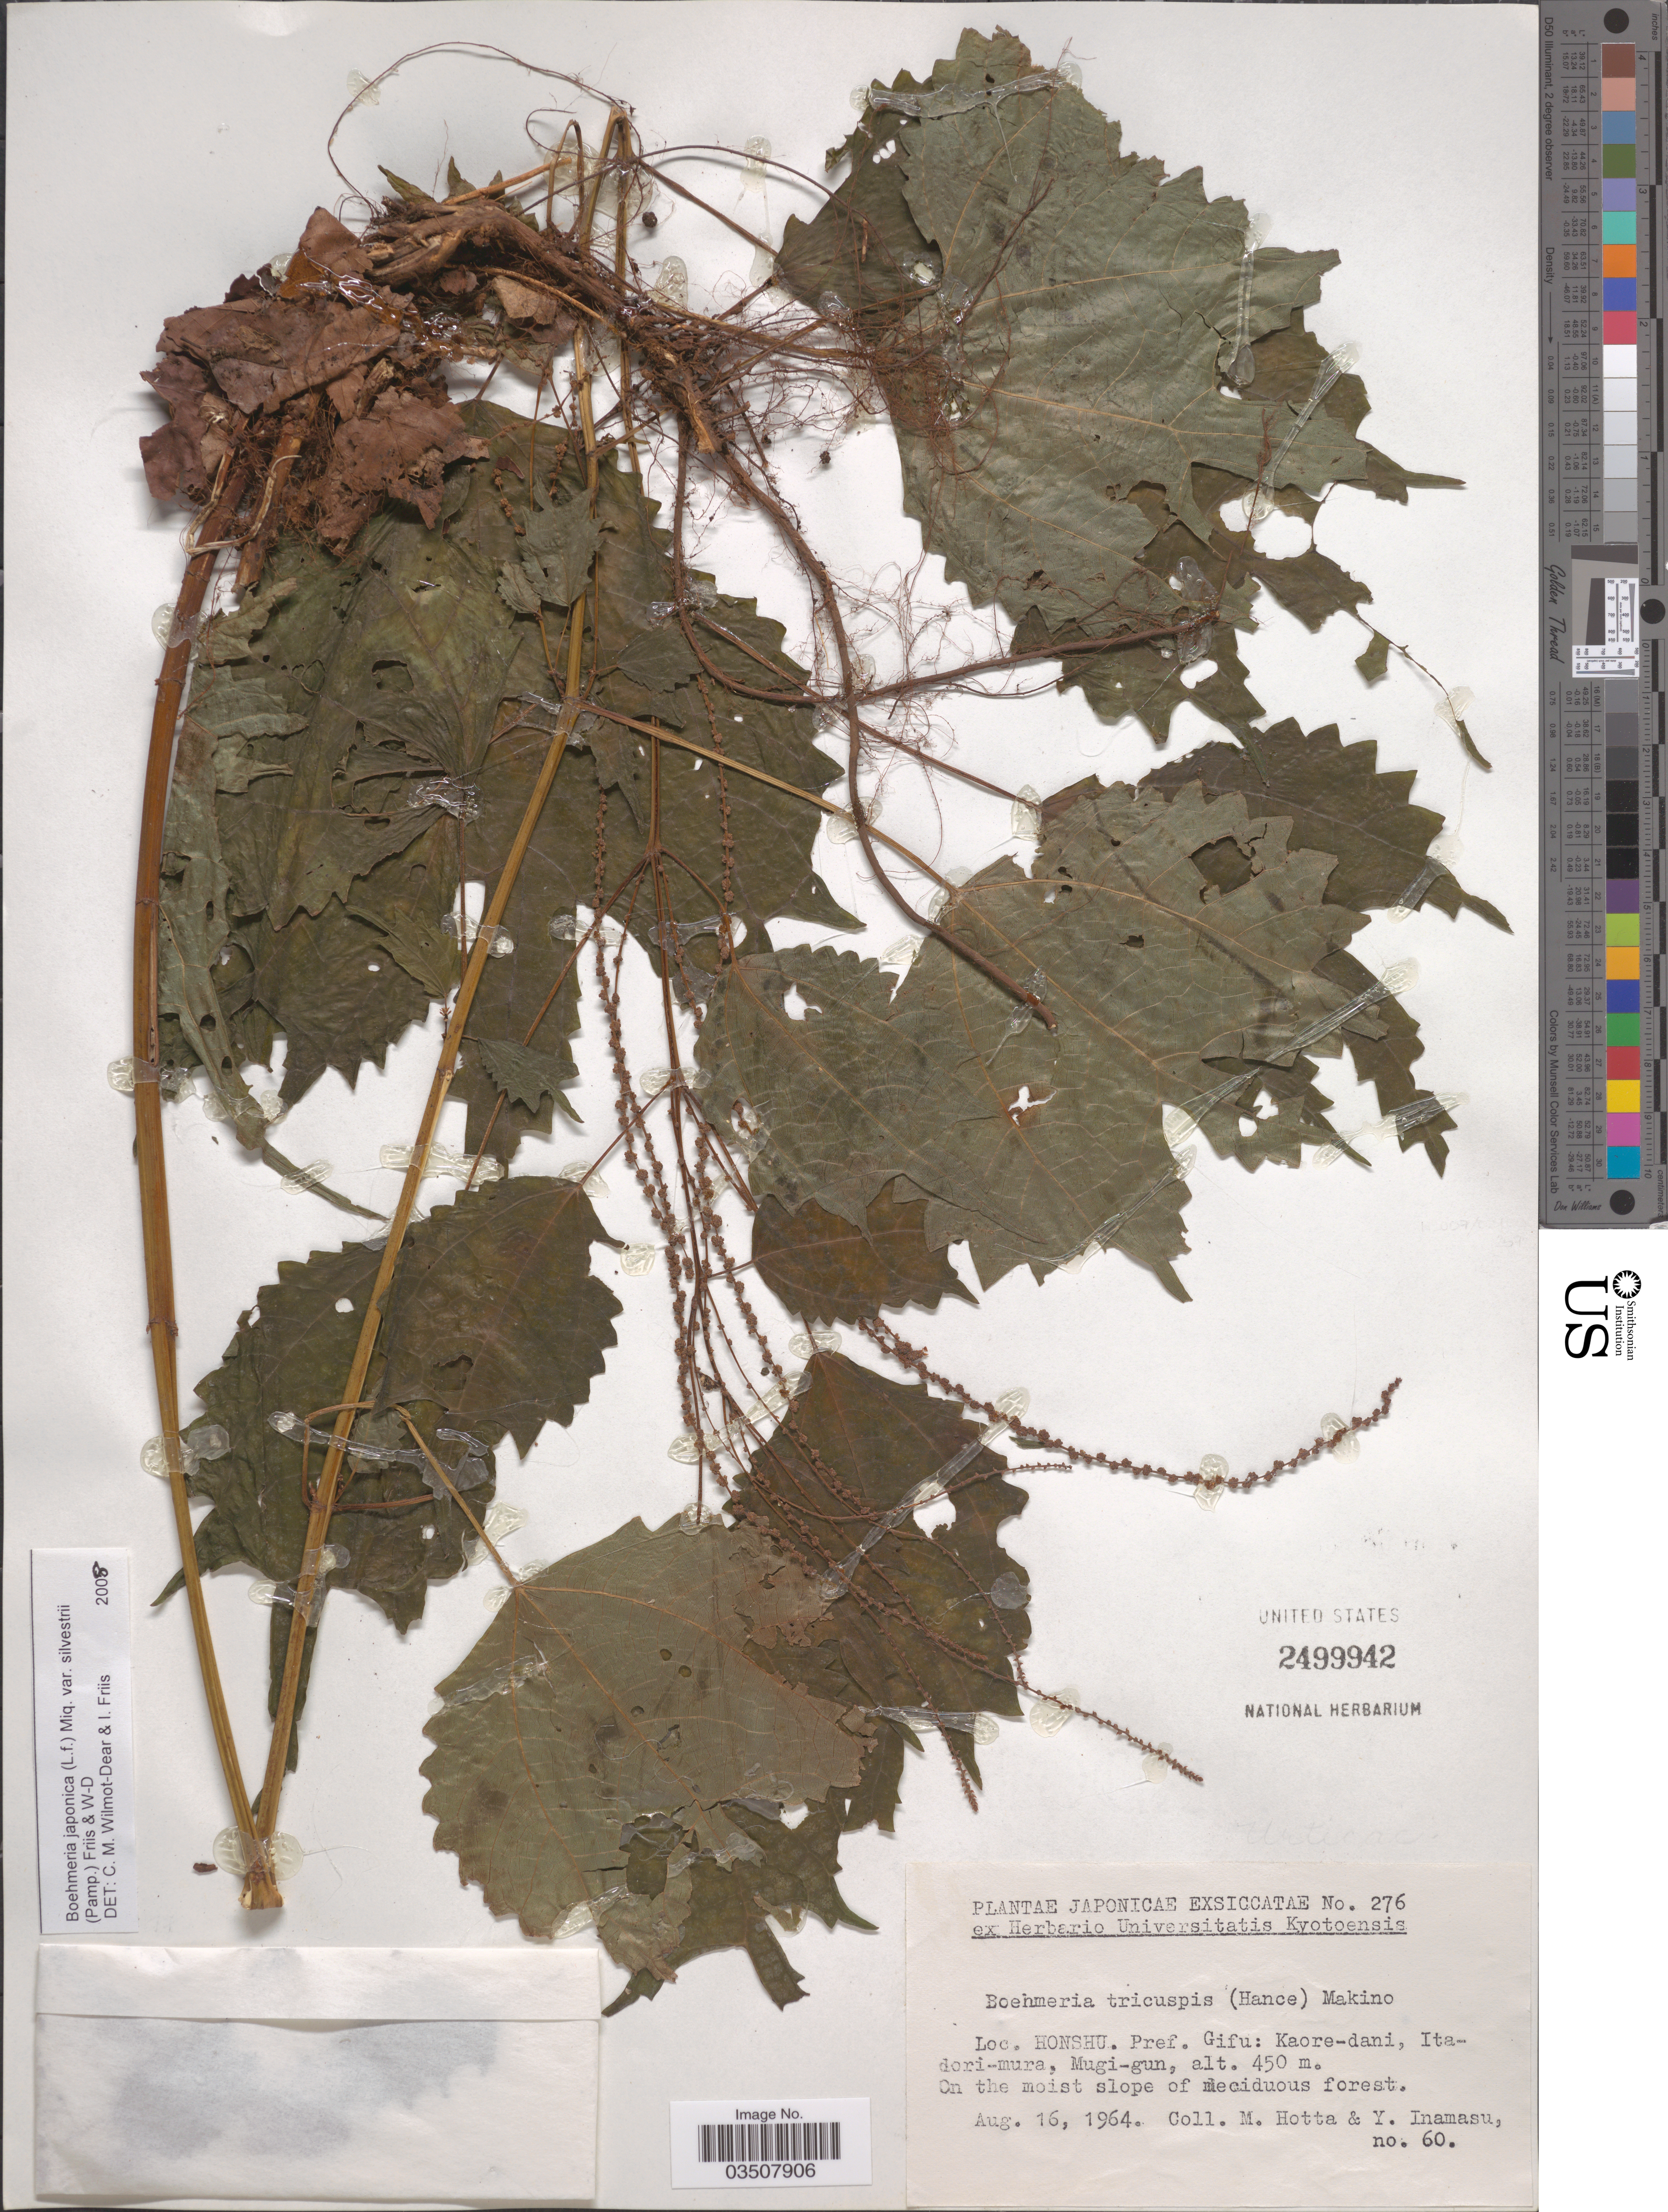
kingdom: Plantae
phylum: Tracheophyta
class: Magnoliopsida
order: Rosales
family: Urticaceae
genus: Boehmeria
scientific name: Boehmeria japonica var. silvestrii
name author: (Pamp.) Friis & Wilmot-Dear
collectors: M. Hotta & Y. Inamasu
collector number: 60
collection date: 1964-08-16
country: Japan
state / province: Gihu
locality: Honshu. Pref. Gifu: Kaore-dani, Itadori-mura, Mugi-gan.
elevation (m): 450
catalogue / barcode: US 2499942